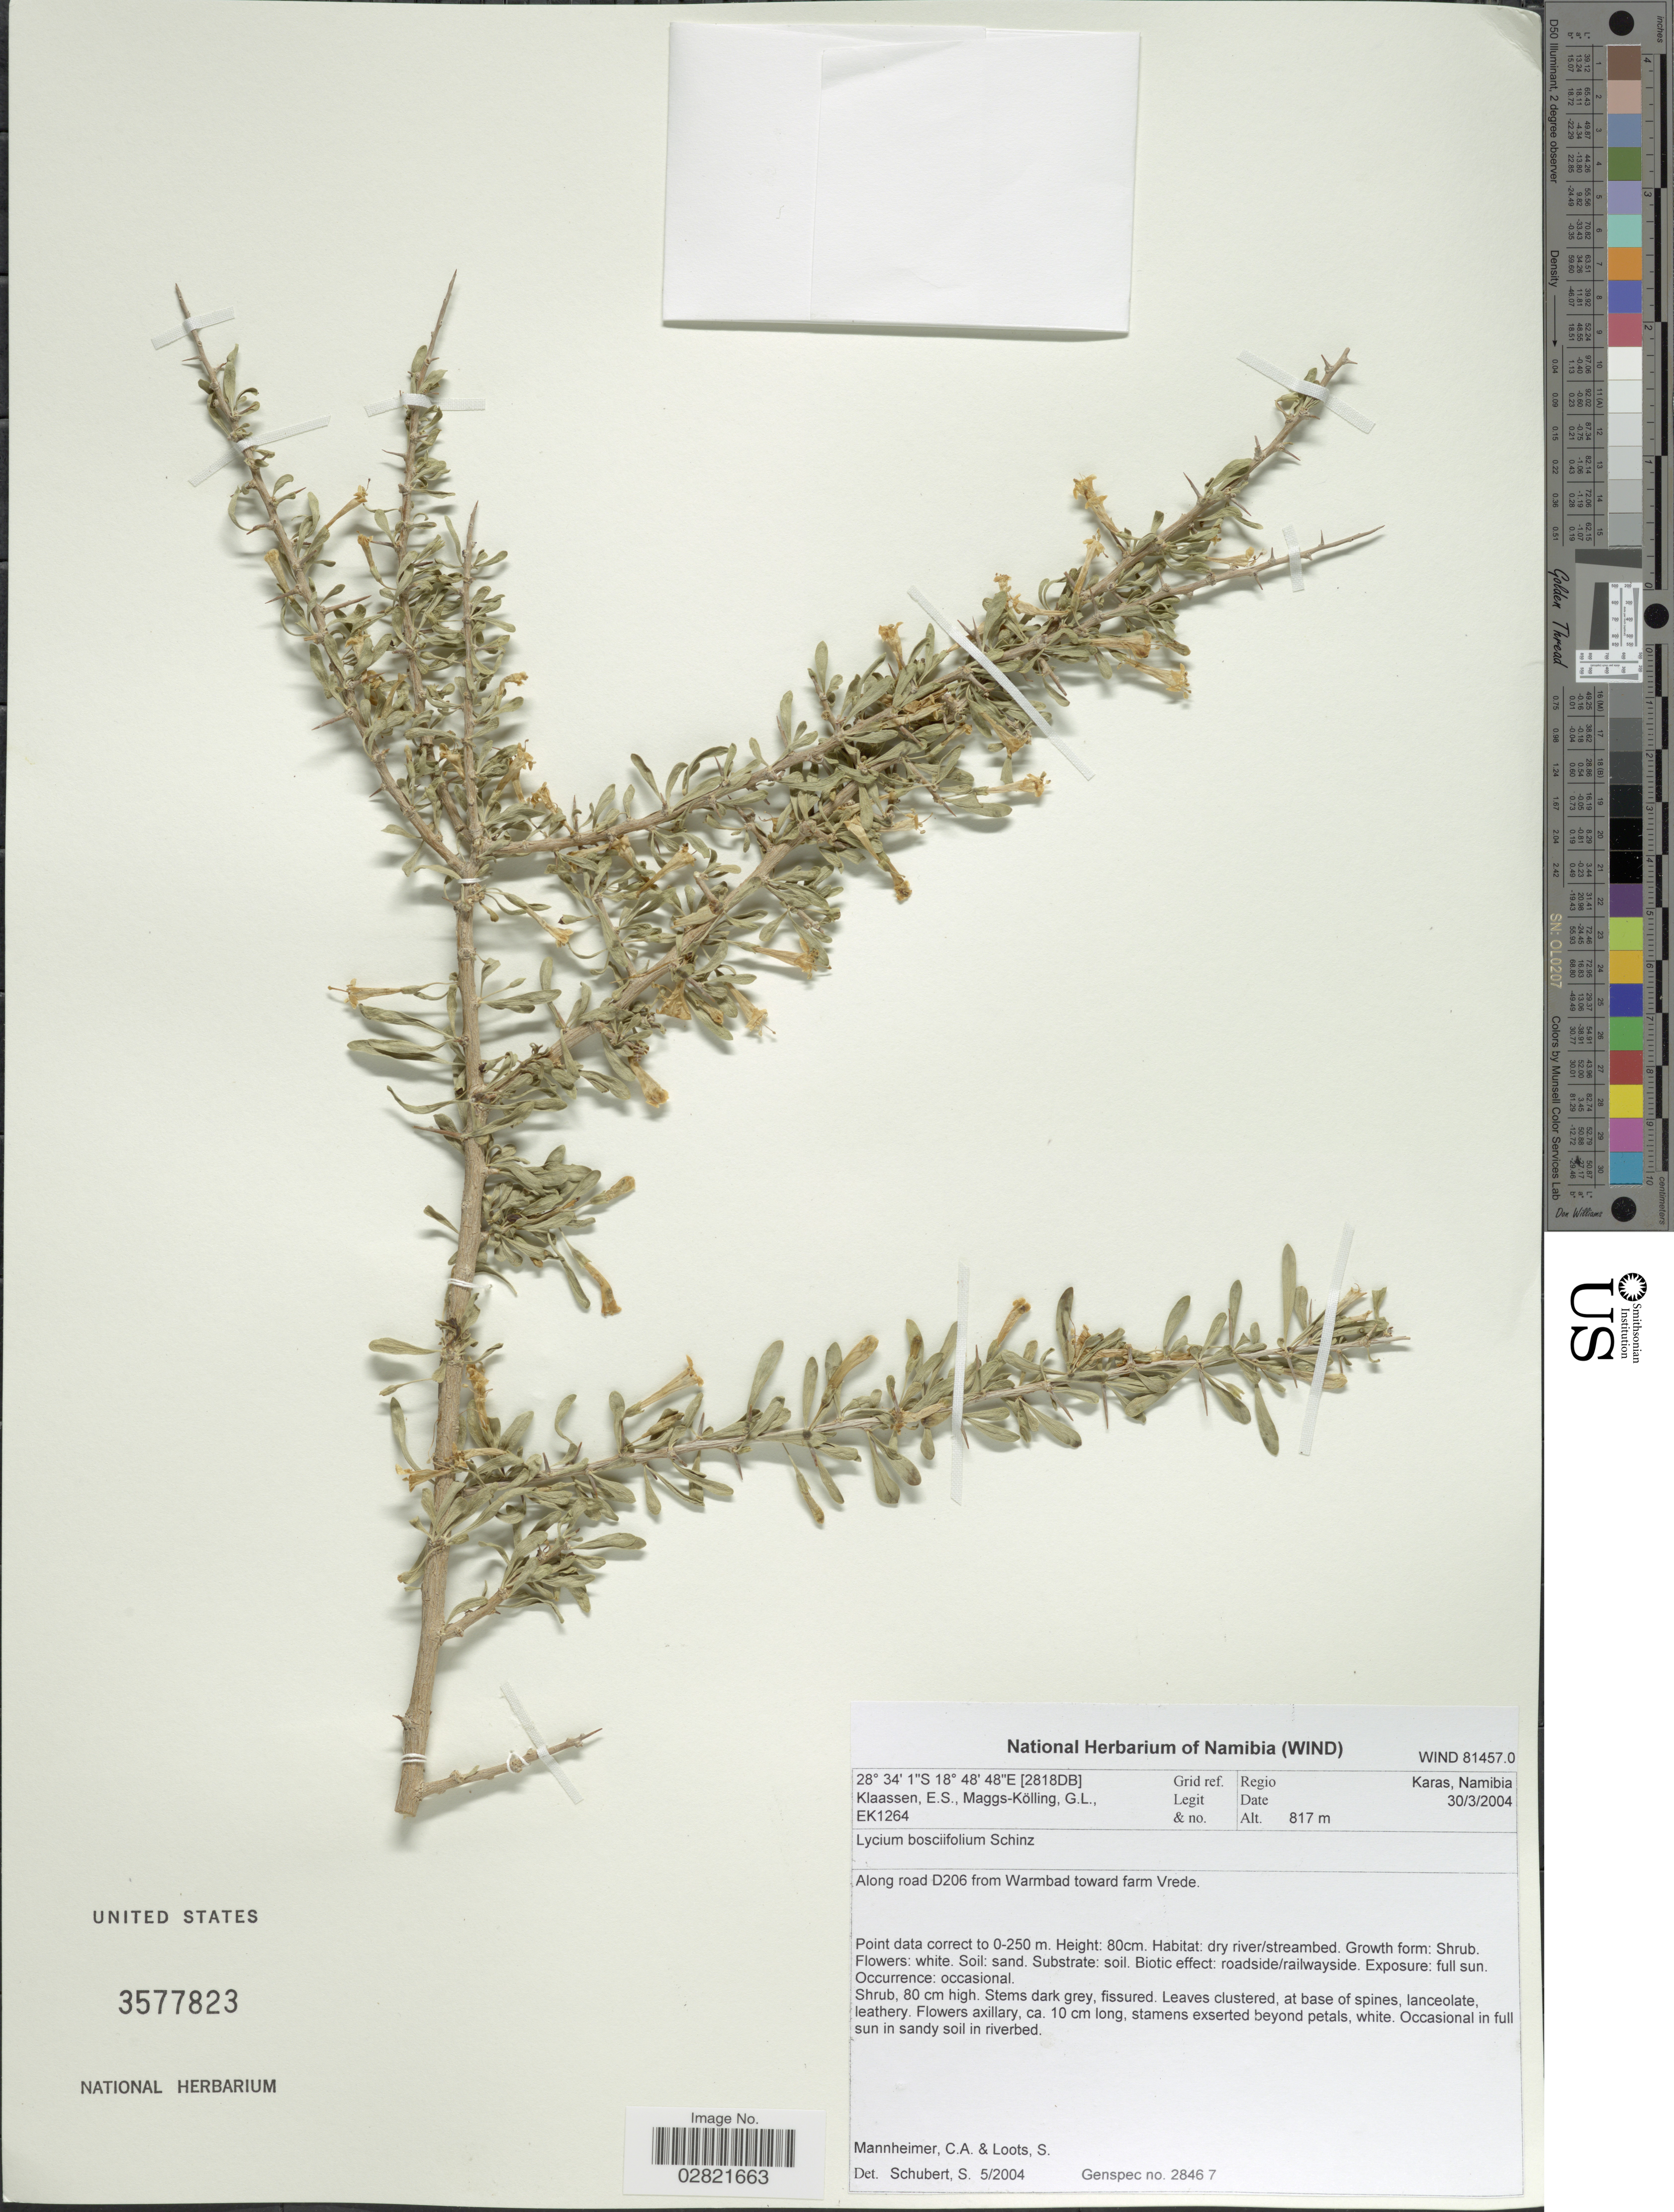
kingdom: Plantae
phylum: Tracheophyta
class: Magnoliopsida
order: Solanales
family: Solanaceae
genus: Lycium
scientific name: Lycium bosciifolium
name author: Schinz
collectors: E. S. Klaassen, G. L. Maggs, C. A. Mannheimer & S. Loots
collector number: EK1264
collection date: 2004-03-30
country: Namibia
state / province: Karas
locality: [2818DB] Grid ref. Regio Karas. Along road D206 from Warmbad toward farm Vrede.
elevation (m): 817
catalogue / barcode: US 3577823